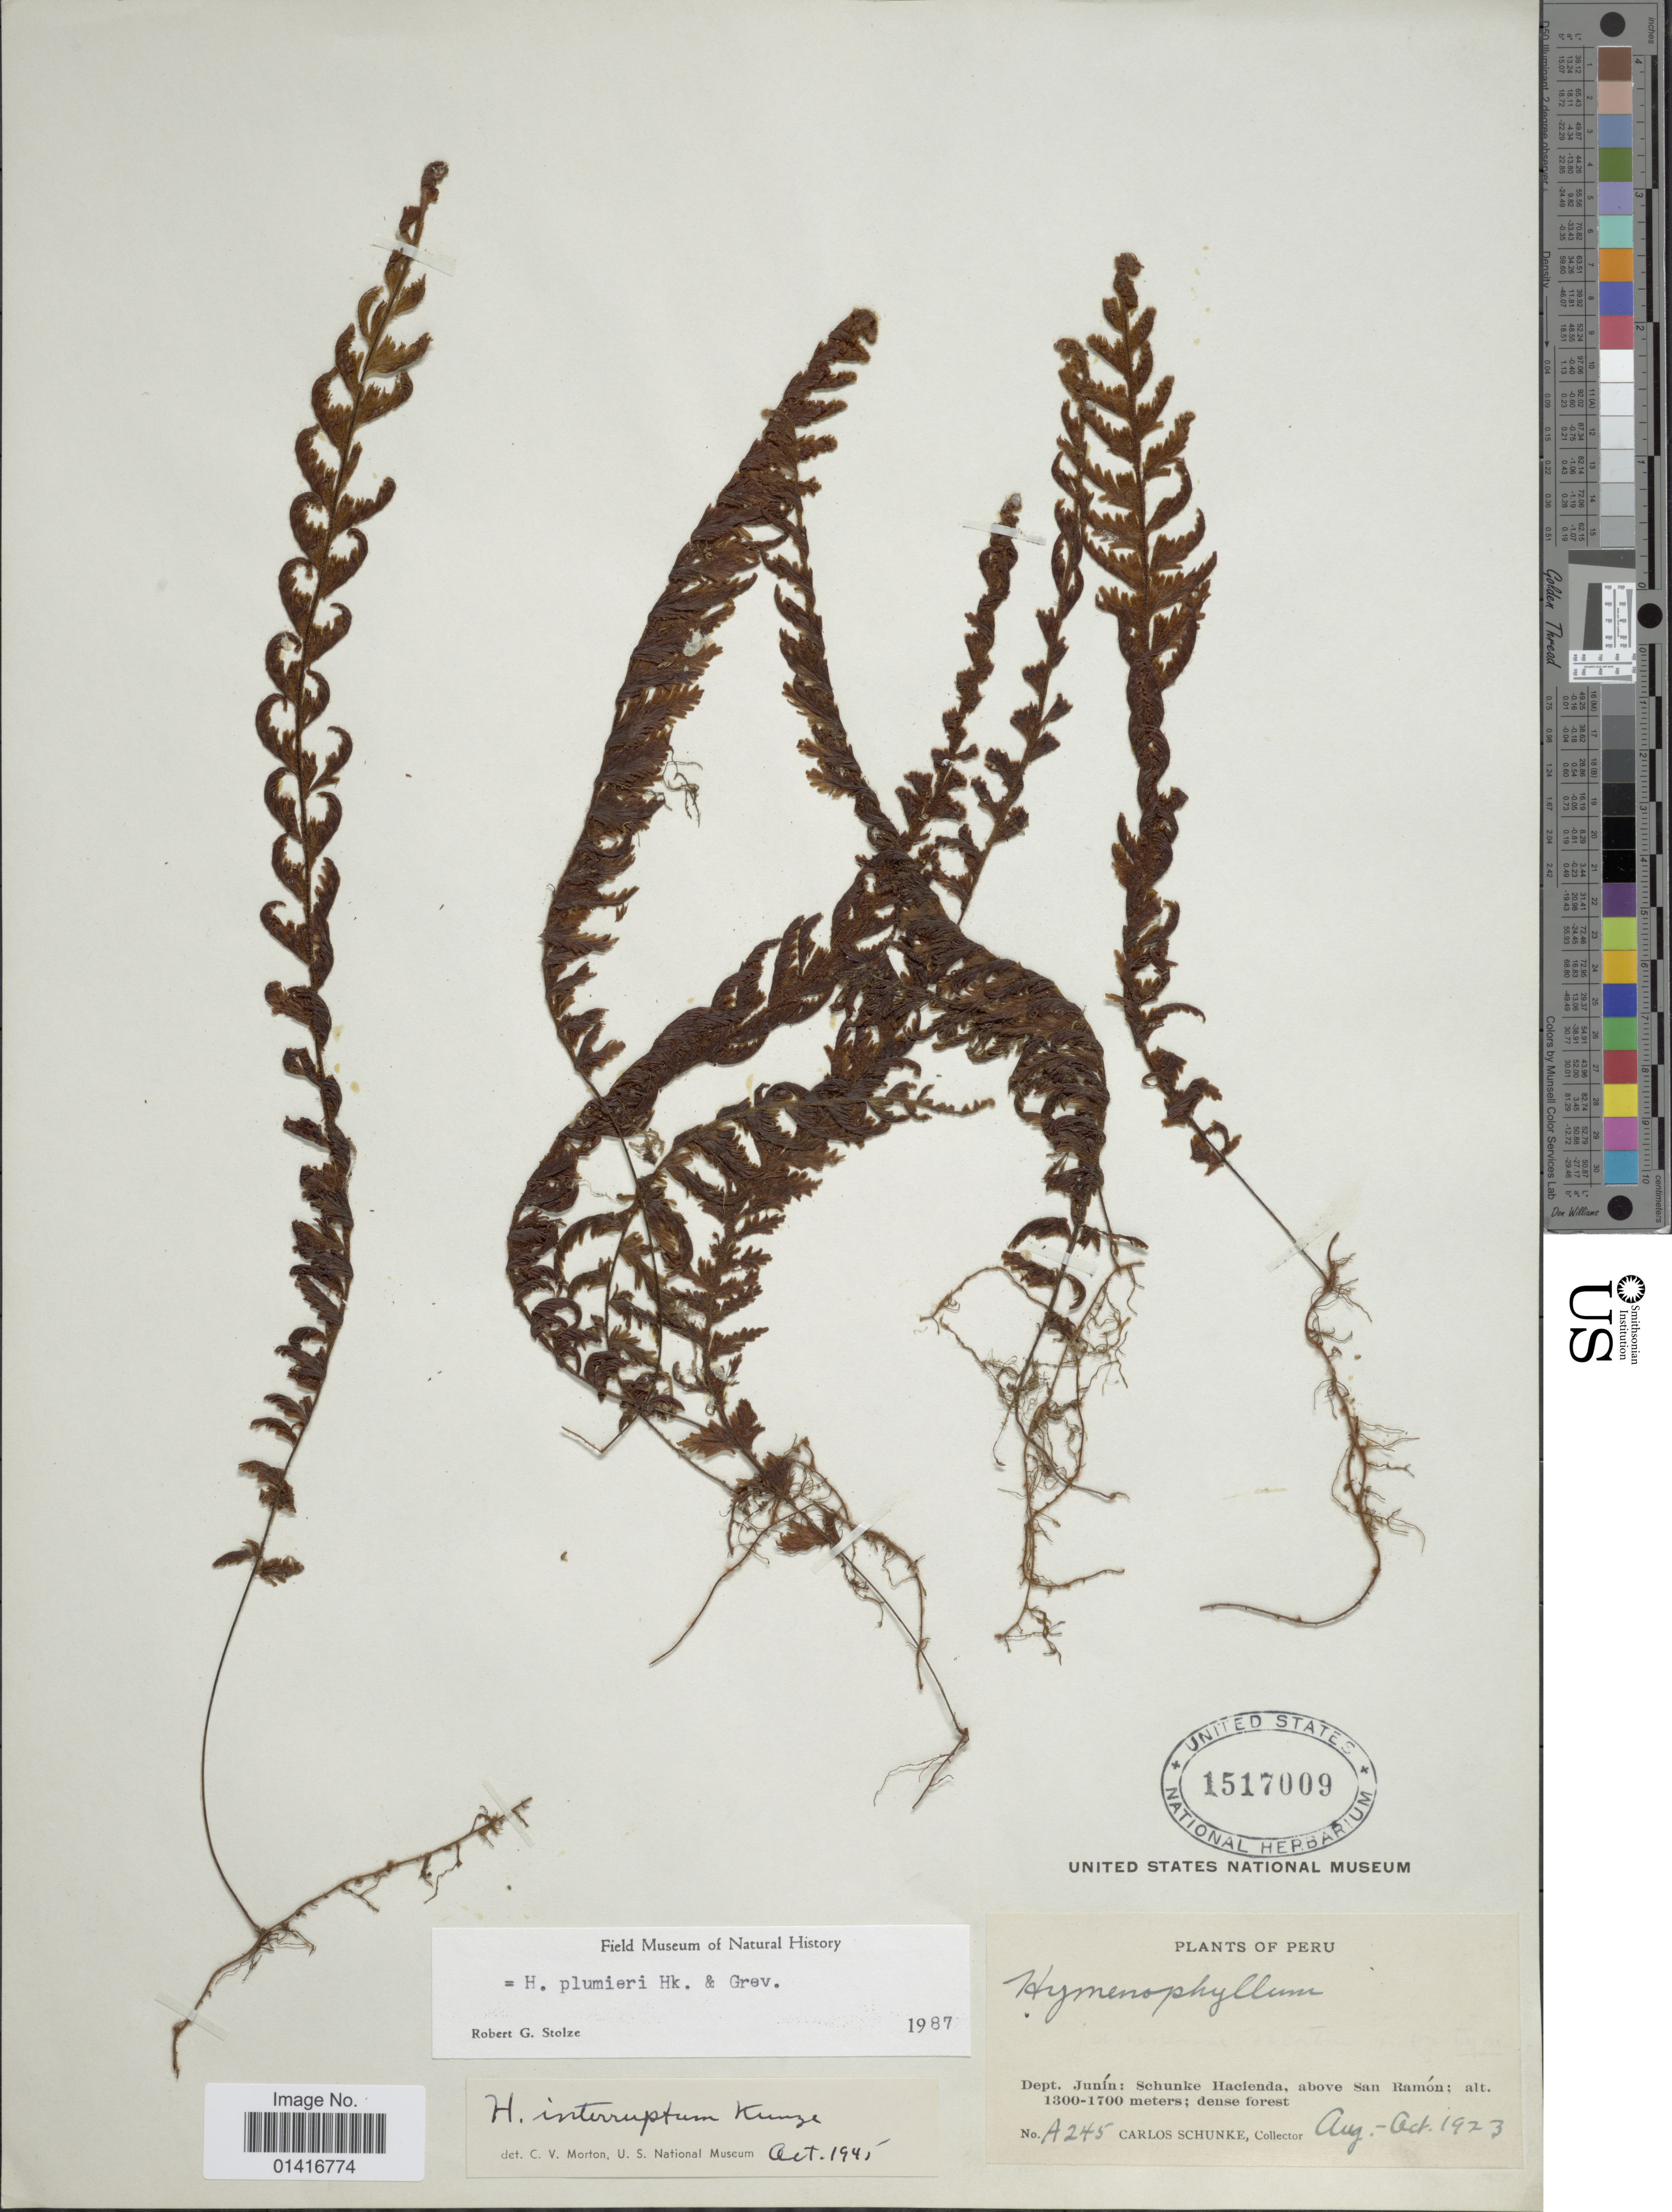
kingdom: Plantae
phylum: Tracheophyta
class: Polypodiopsida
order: Hymenophyllales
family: Hymenophyllaceae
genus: Hymenophyllum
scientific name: Hymenophyllum plumieri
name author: Hook. & Grev.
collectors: C. Schunke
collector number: A245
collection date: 1923-08/1923-11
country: Peru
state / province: Junín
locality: Dept. Junin: Schunke Hacienda, above San Ramón; dense forest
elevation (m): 1300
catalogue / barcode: US 1517009